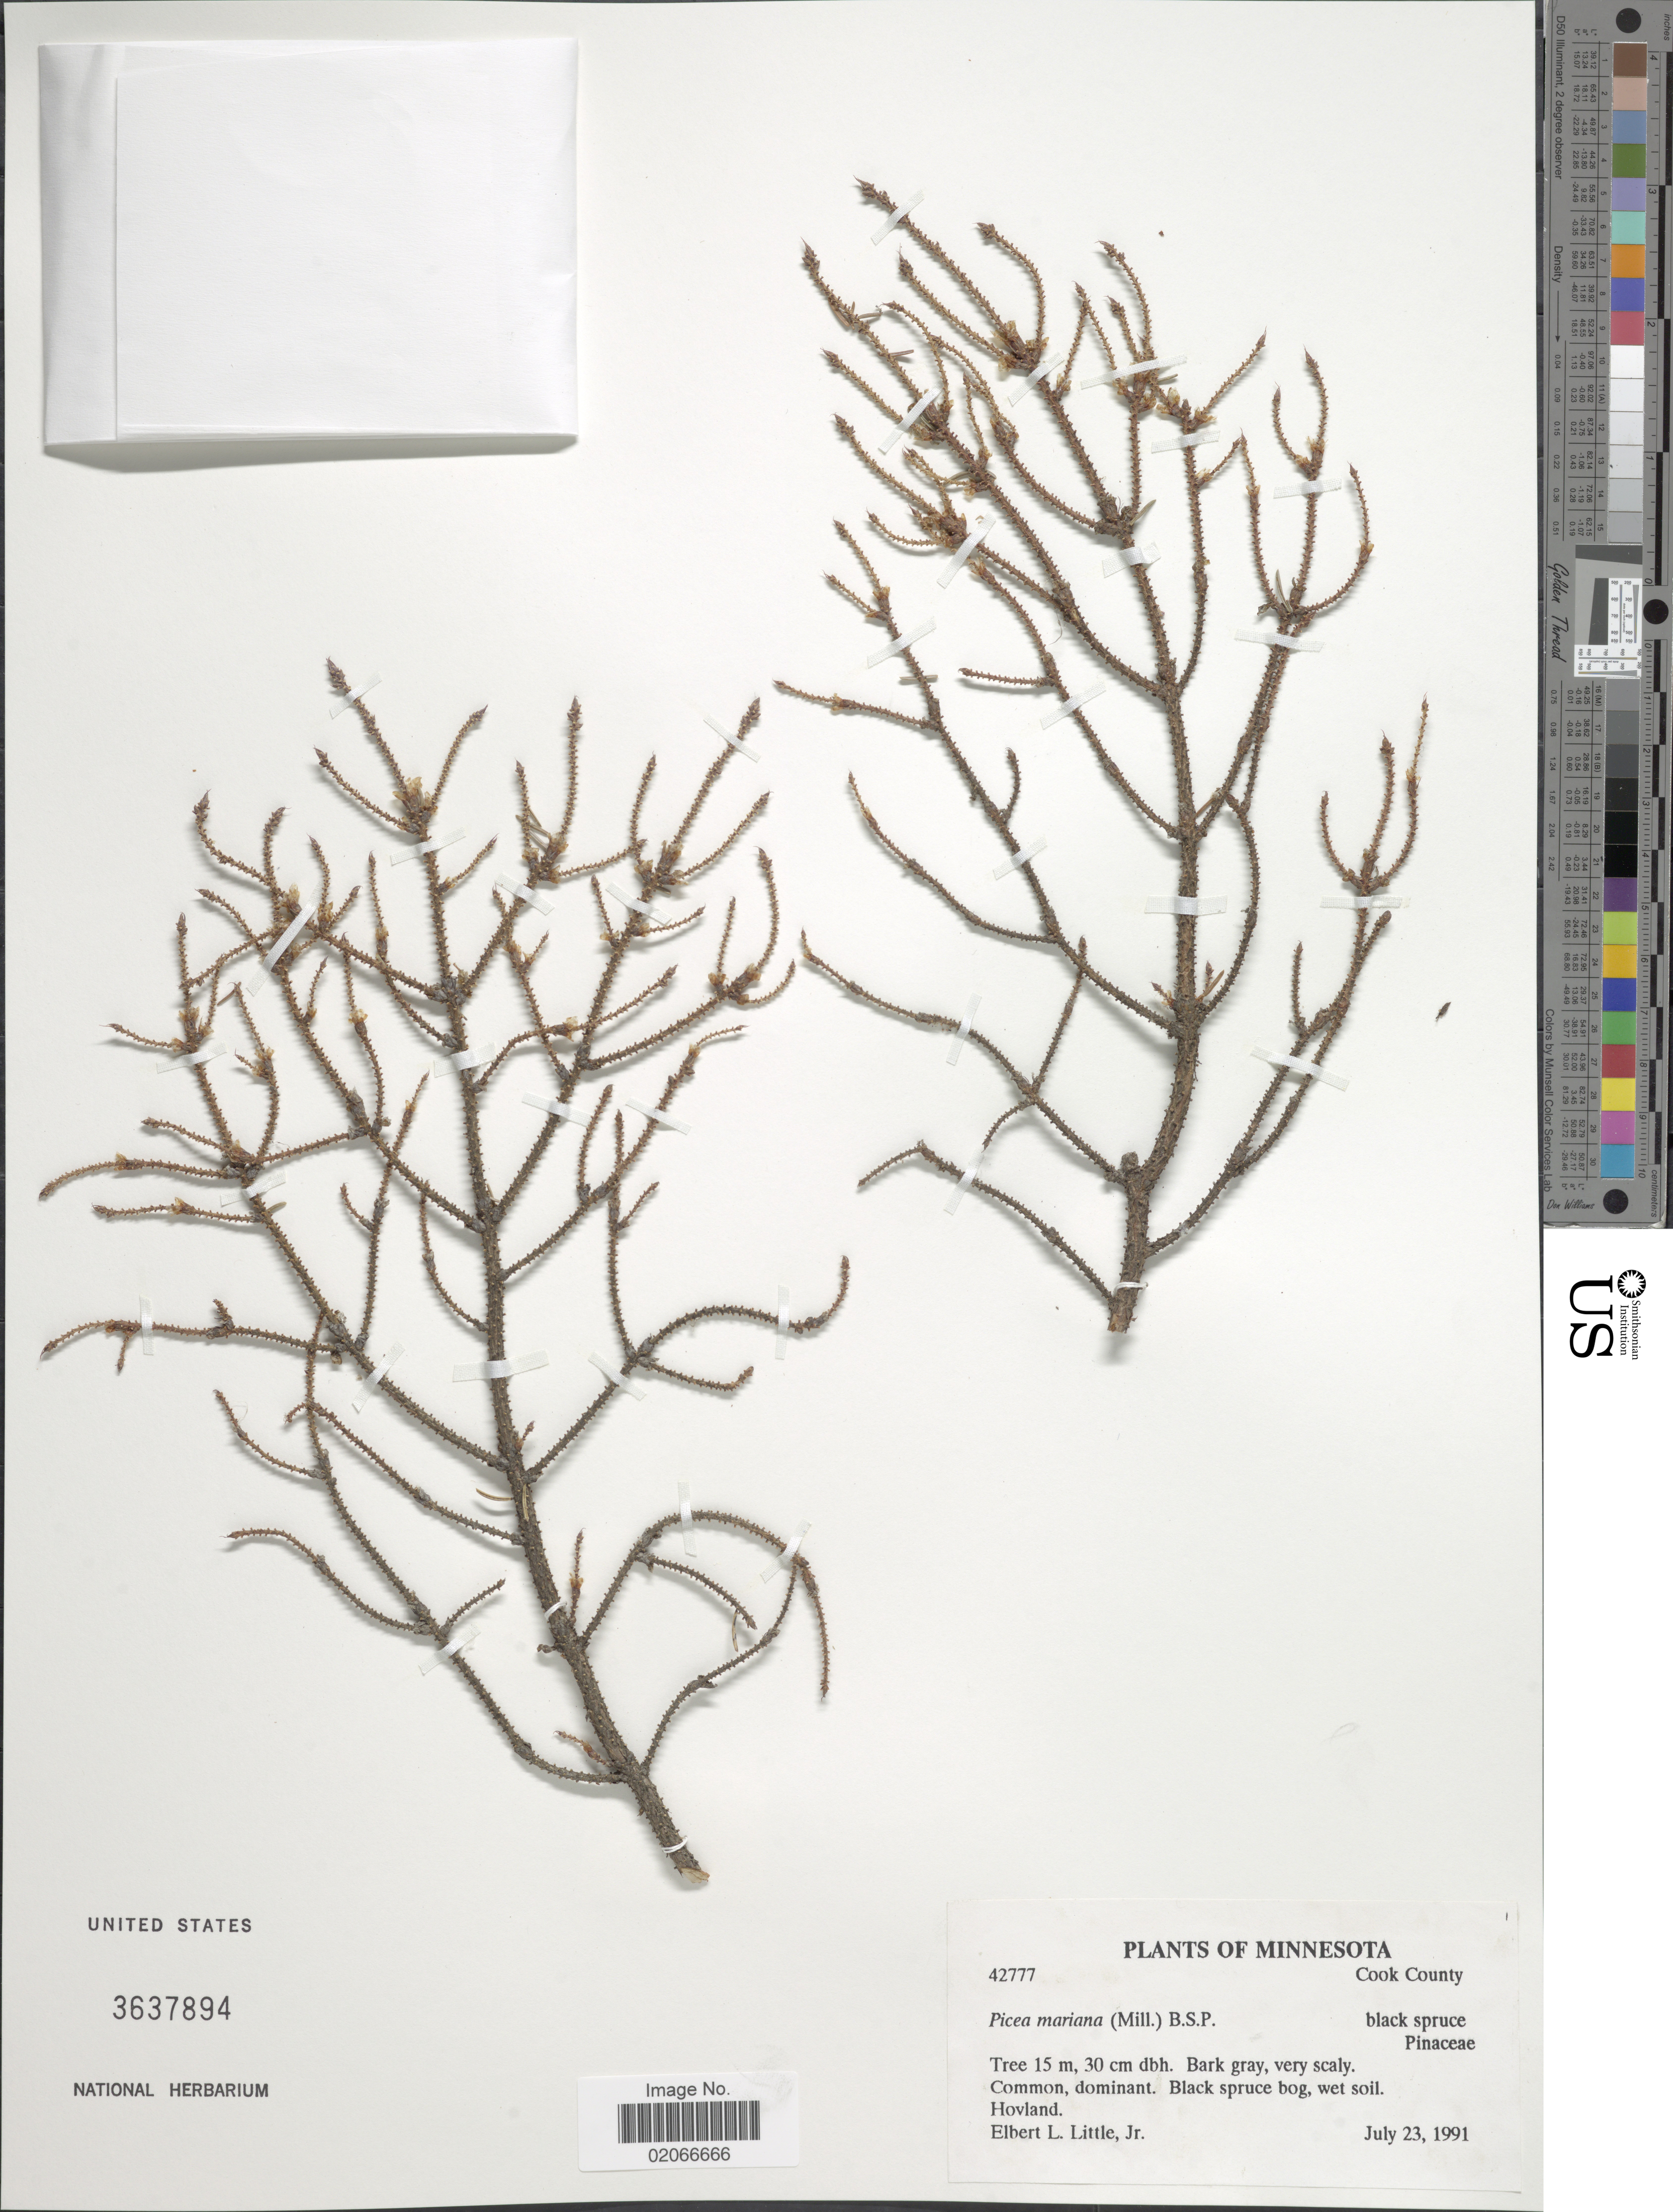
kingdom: Plantae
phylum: Tracheophyta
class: Pinopsida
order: Pinales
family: Pinaceae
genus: Picea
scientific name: Picea mariana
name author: (Mill.) Britton, Stearns & Poggenb.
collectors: E. L. Little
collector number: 42777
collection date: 1991-07-23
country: United States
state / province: Minnesota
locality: Cook County, Hovland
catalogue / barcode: US 3637894